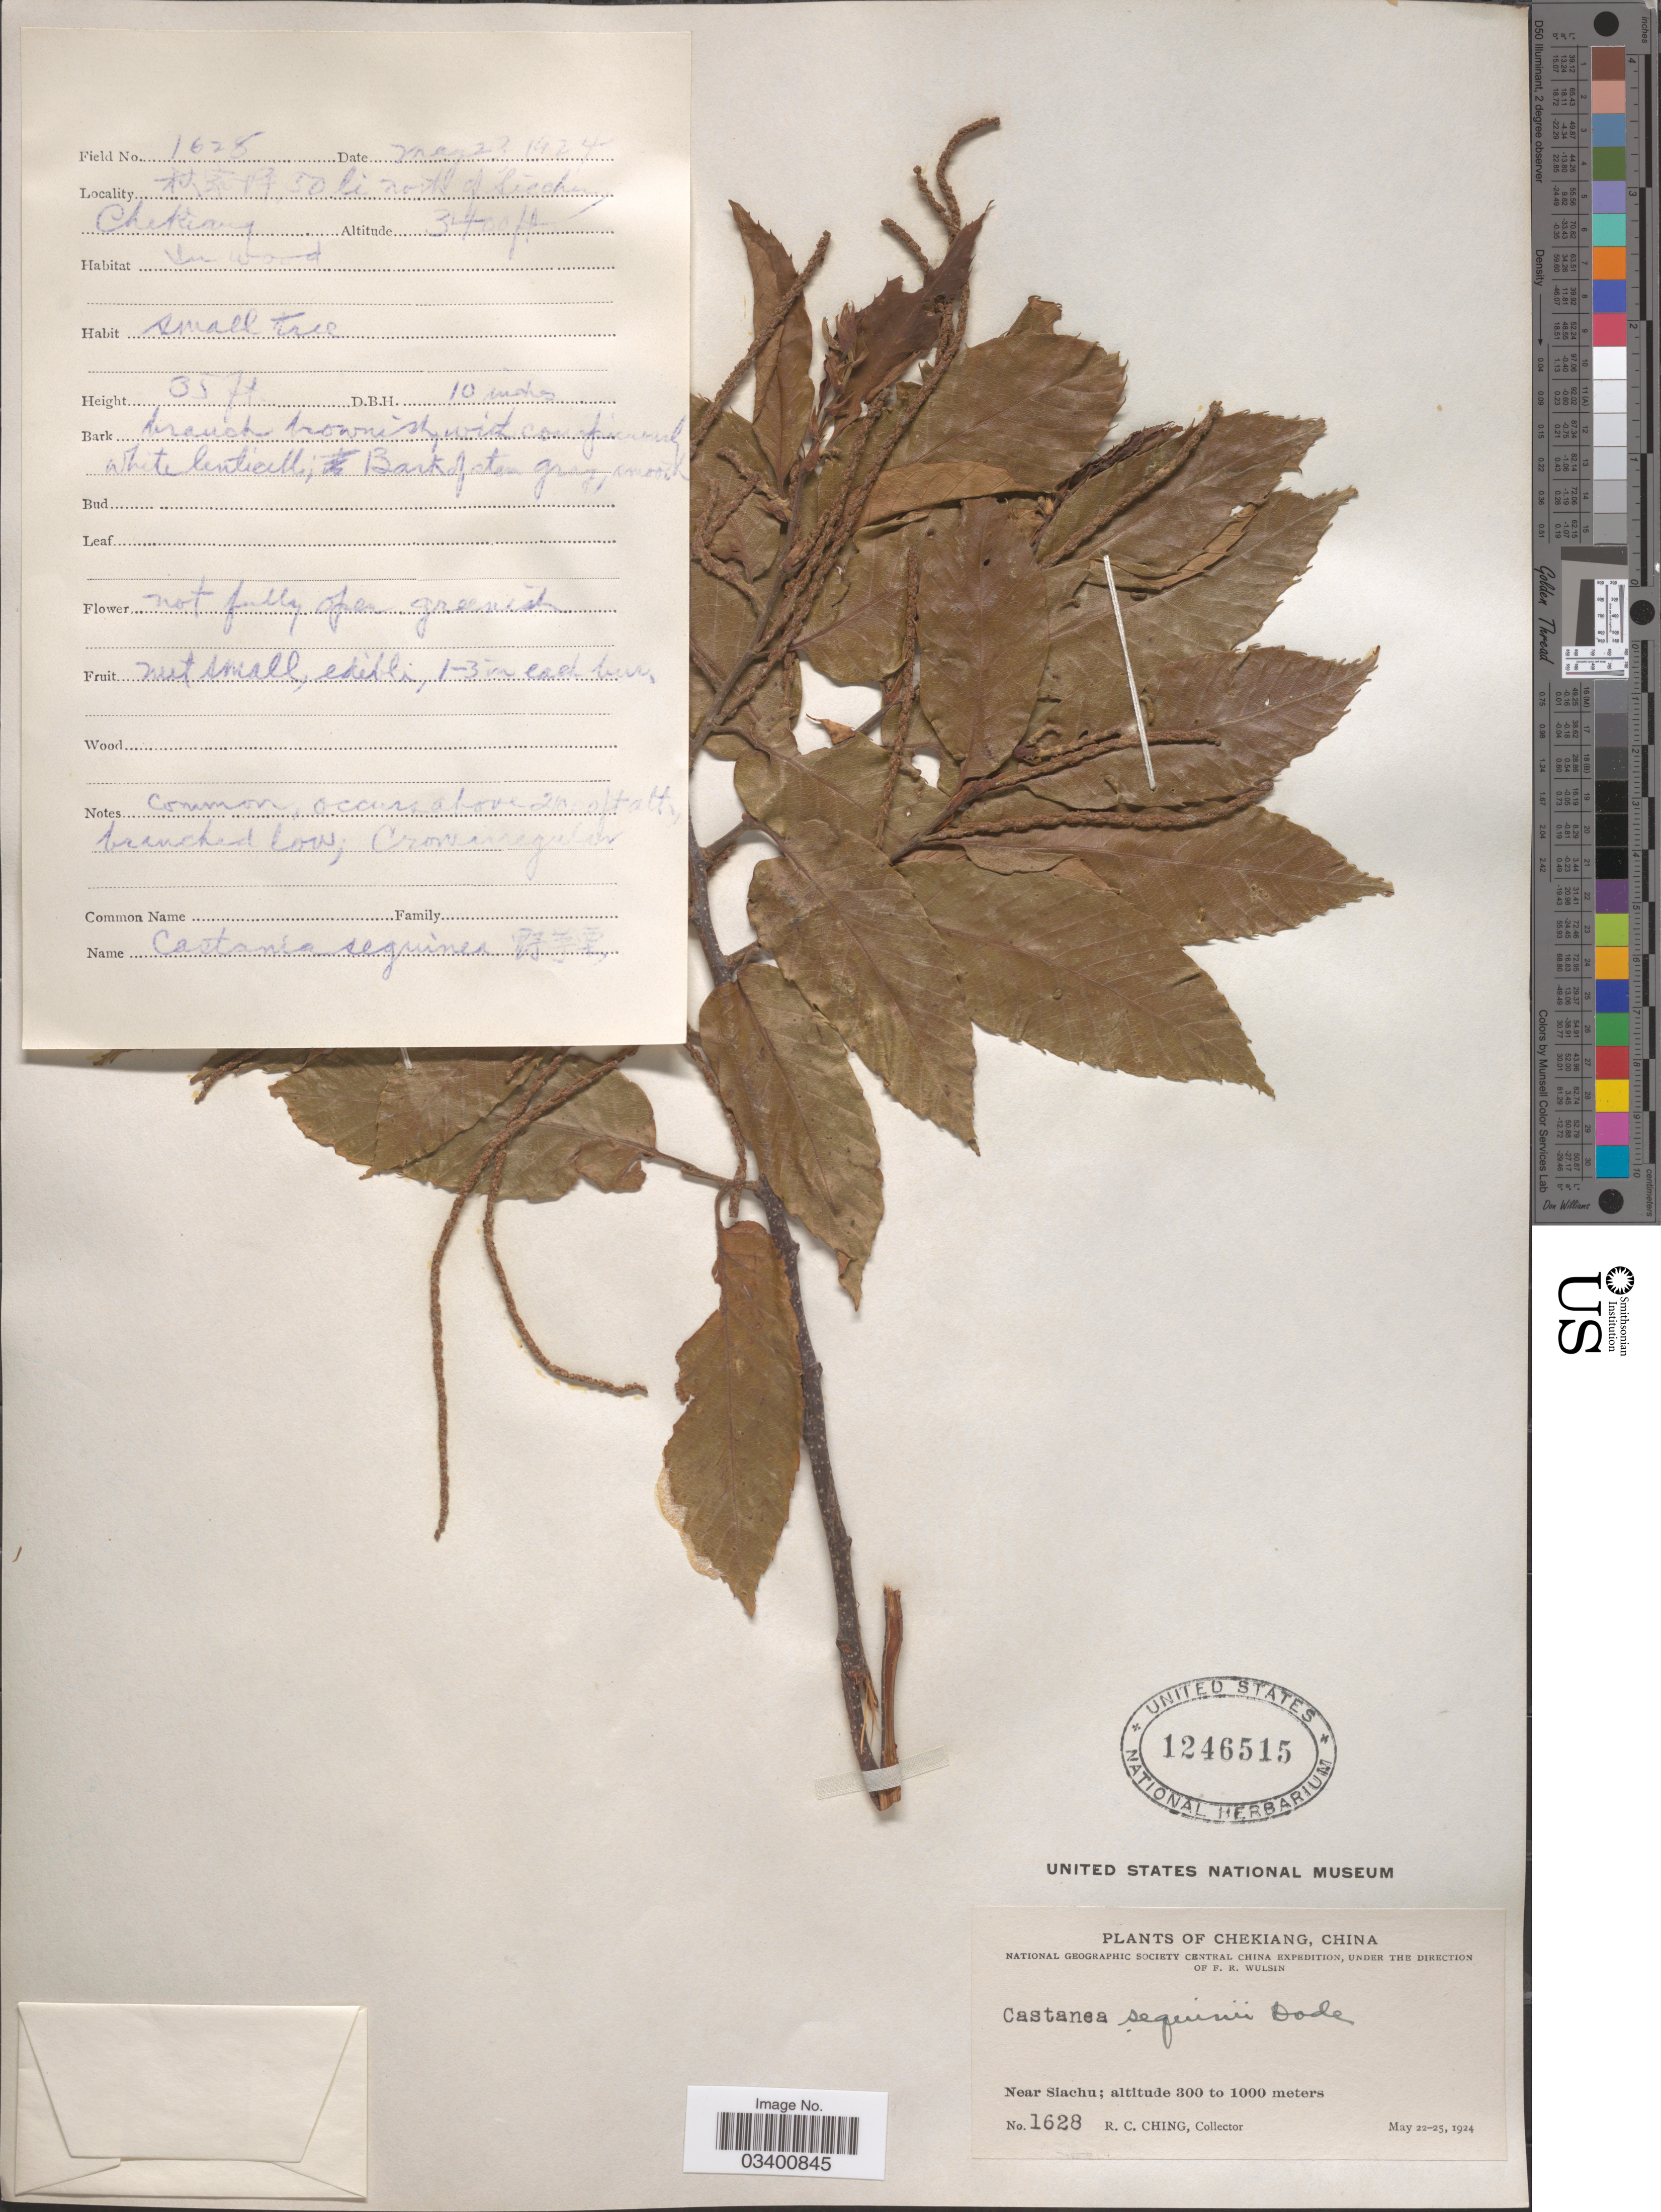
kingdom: Plantae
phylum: Tracheophyta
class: Magnoliopsida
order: Fagales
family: Fagaceae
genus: Castanea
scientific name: Castanea seguinii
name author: Dode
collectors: R. C. Ching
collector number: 1628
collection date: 1924-05-23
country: China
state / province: Zhejiang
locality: X 50 li north of Siachu. Chekiang. Near Siachu.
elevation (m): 1036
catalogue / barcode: US 1246515